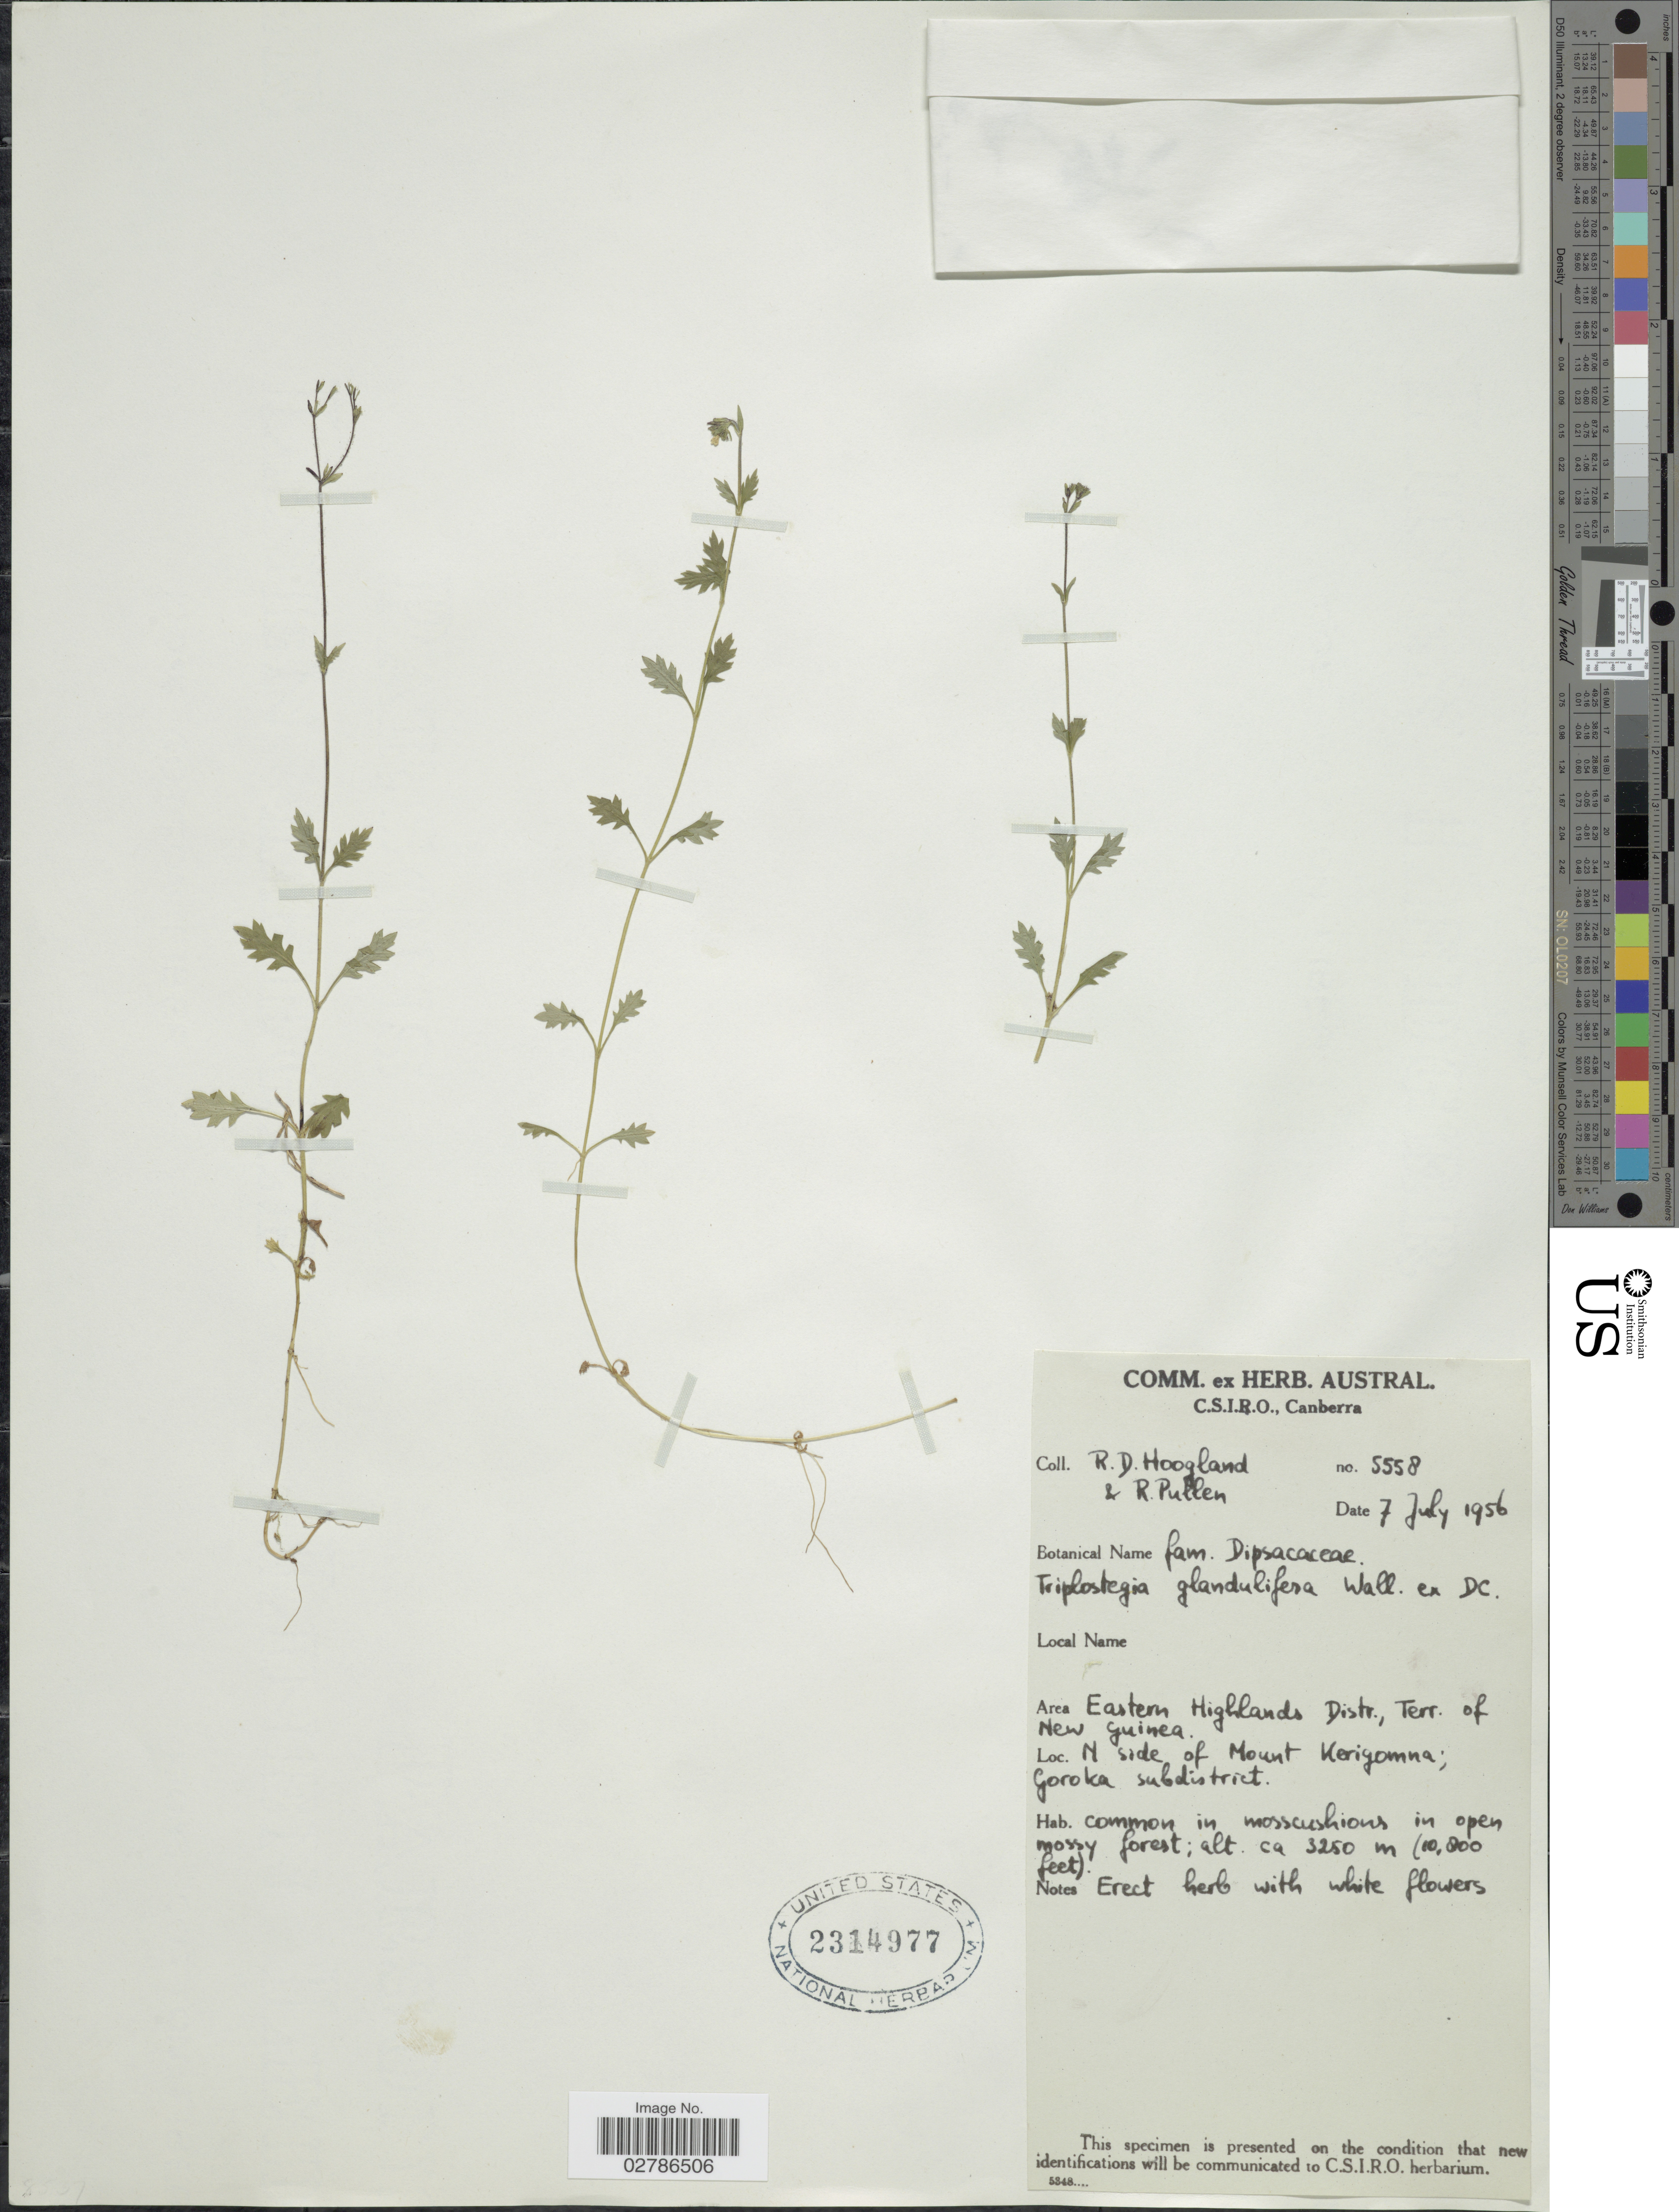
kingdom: Plantae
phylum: Tracheophyta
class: Magnoliopsida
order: Dipsacales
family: Caprifoliaceae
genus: Triplostegia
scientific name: Triplostegia glandulifera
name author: Wall. ex DC.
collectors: R. D. Hoogland & R. Pullen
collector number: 5558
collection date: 1956-07-07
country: Papua New Guinea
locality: Area Eastern Highlands Distr., Terr. of New Guinea, N side of Mount Kerigomna, Goroka subdistrict.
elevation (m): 3292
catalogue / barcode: US 2314977